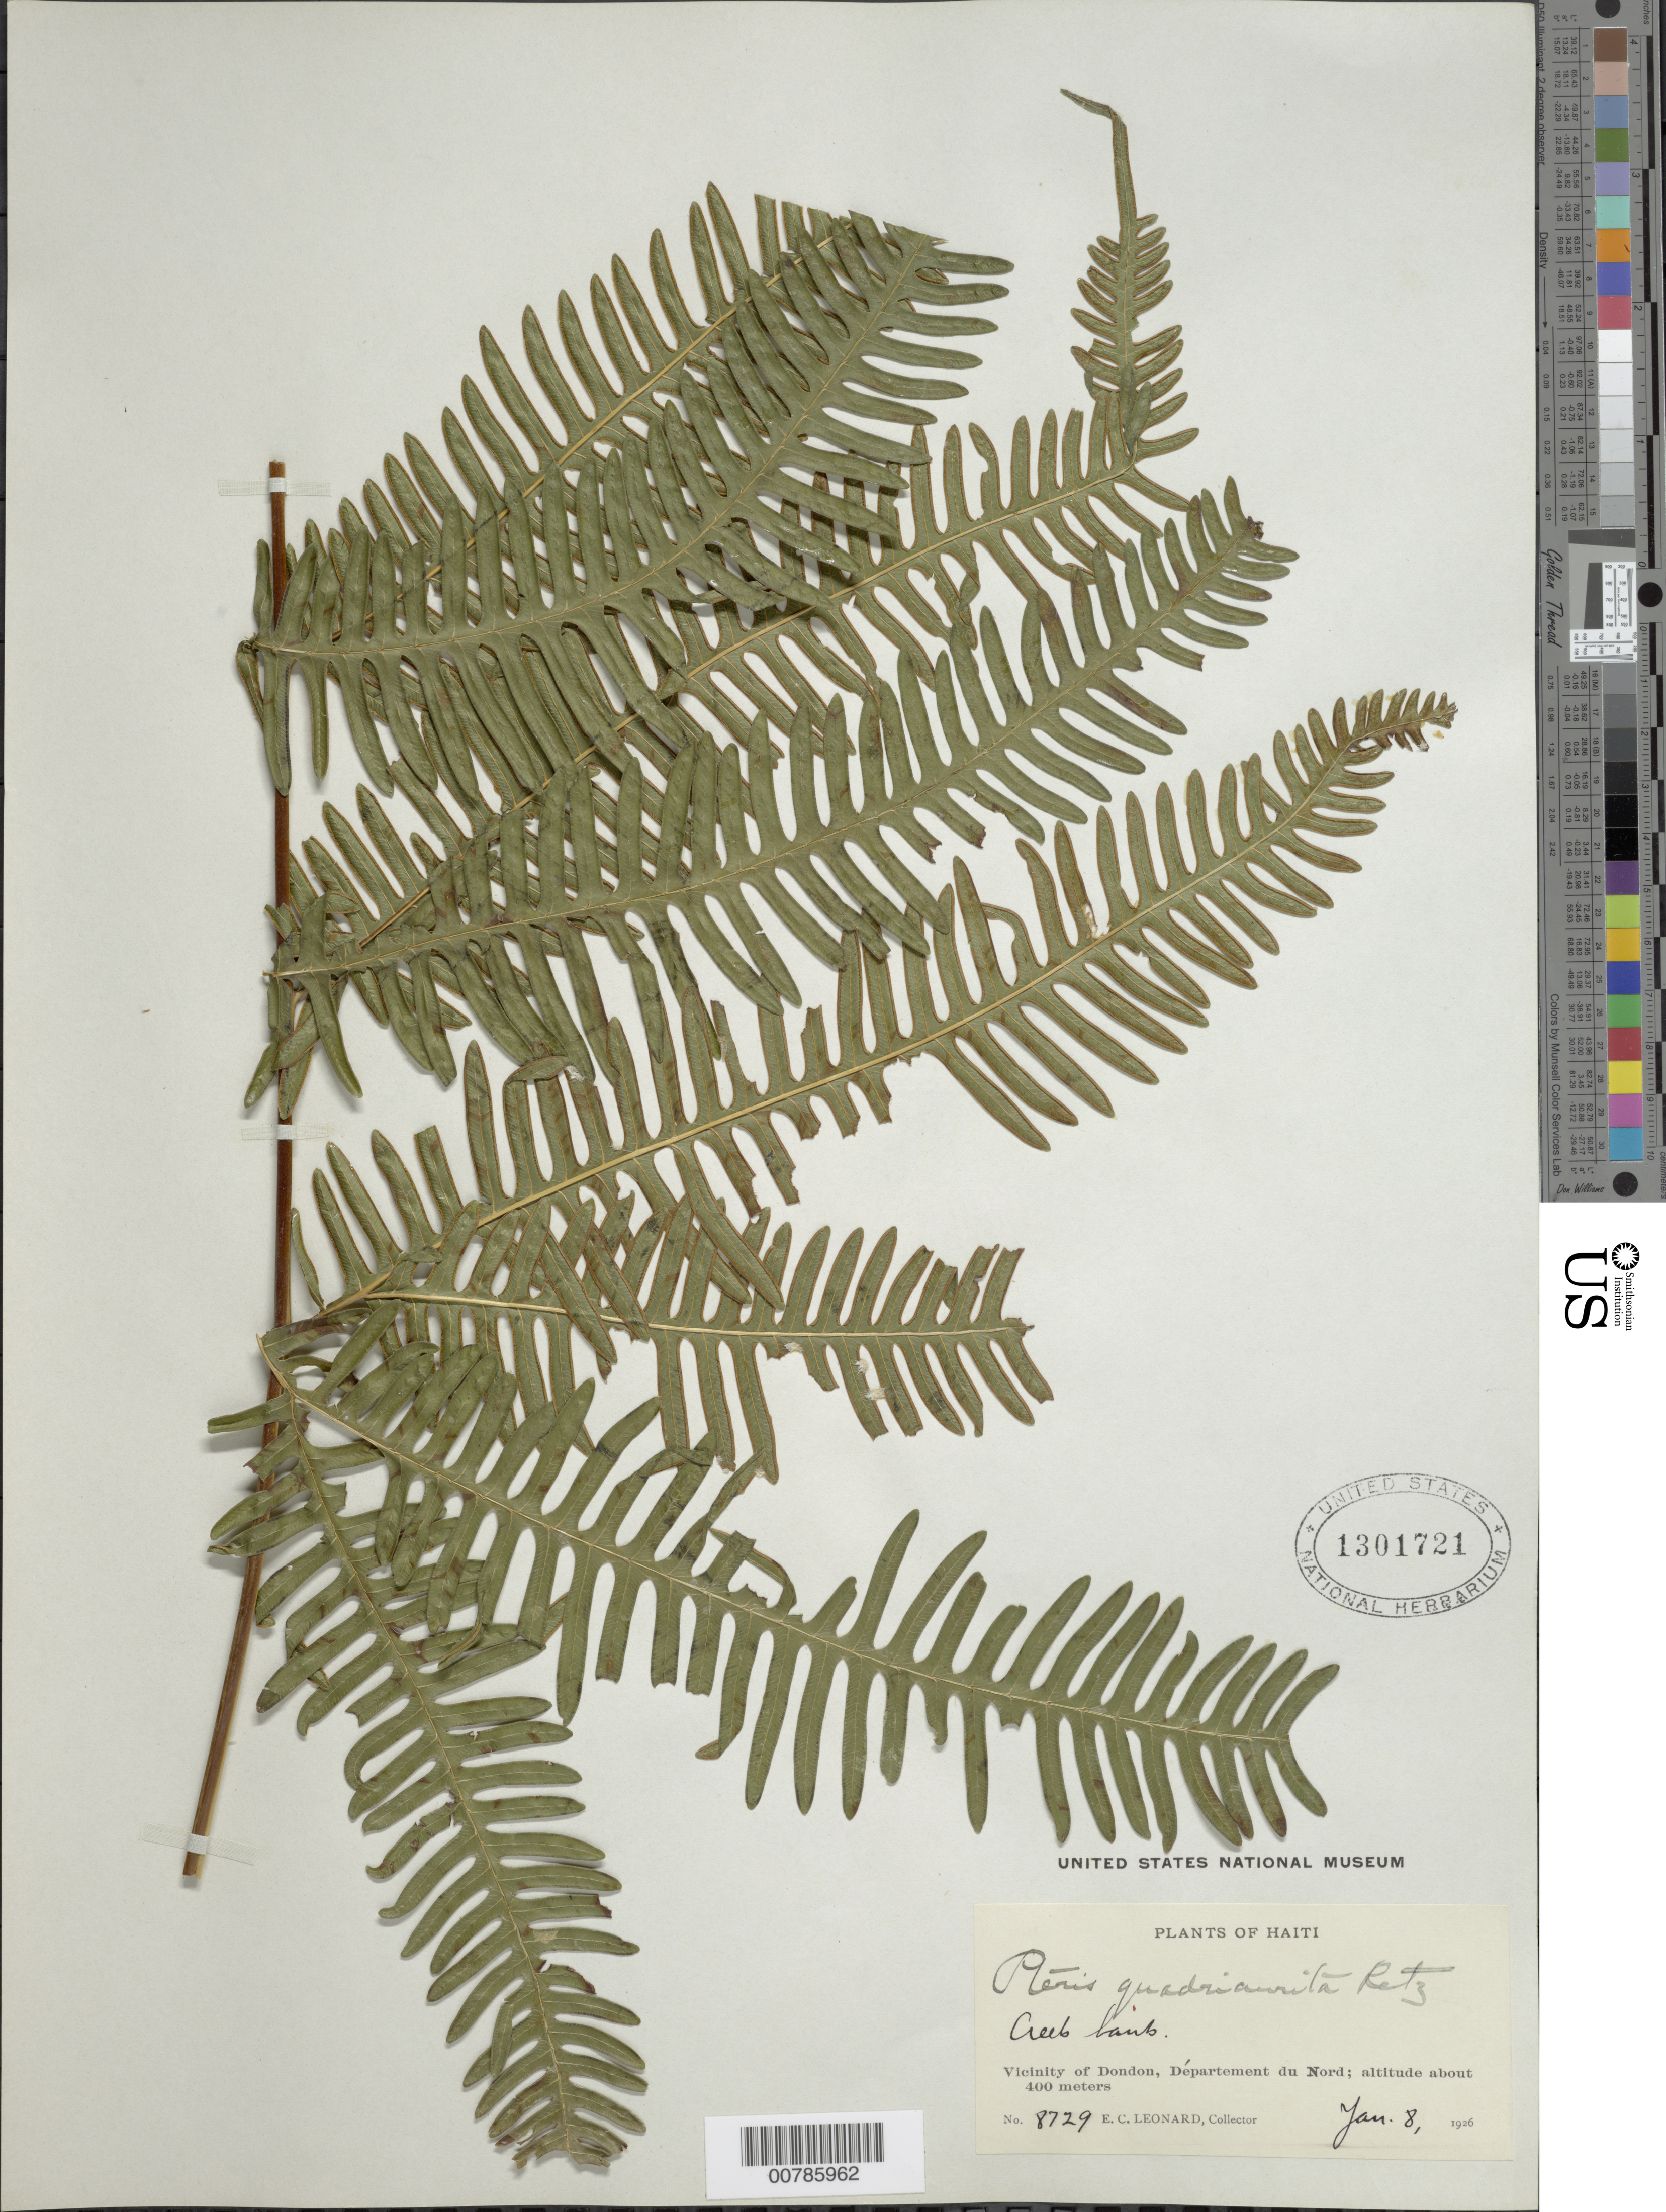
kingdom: Plantae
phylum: Tracheophyta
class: Polypodiopsida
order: Polypodiales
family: Pteridaceae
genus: Pteris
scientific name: Pteris quadriaurita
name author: Retz.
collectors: E. C. Leonard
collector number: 8729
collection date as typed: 08 Jan 1926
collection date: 1926-01-08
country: Haiti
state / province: Nord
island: Hispaniola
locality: Dondon, vicinity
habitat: Creek bank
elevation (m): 400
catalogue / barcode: US 1301721